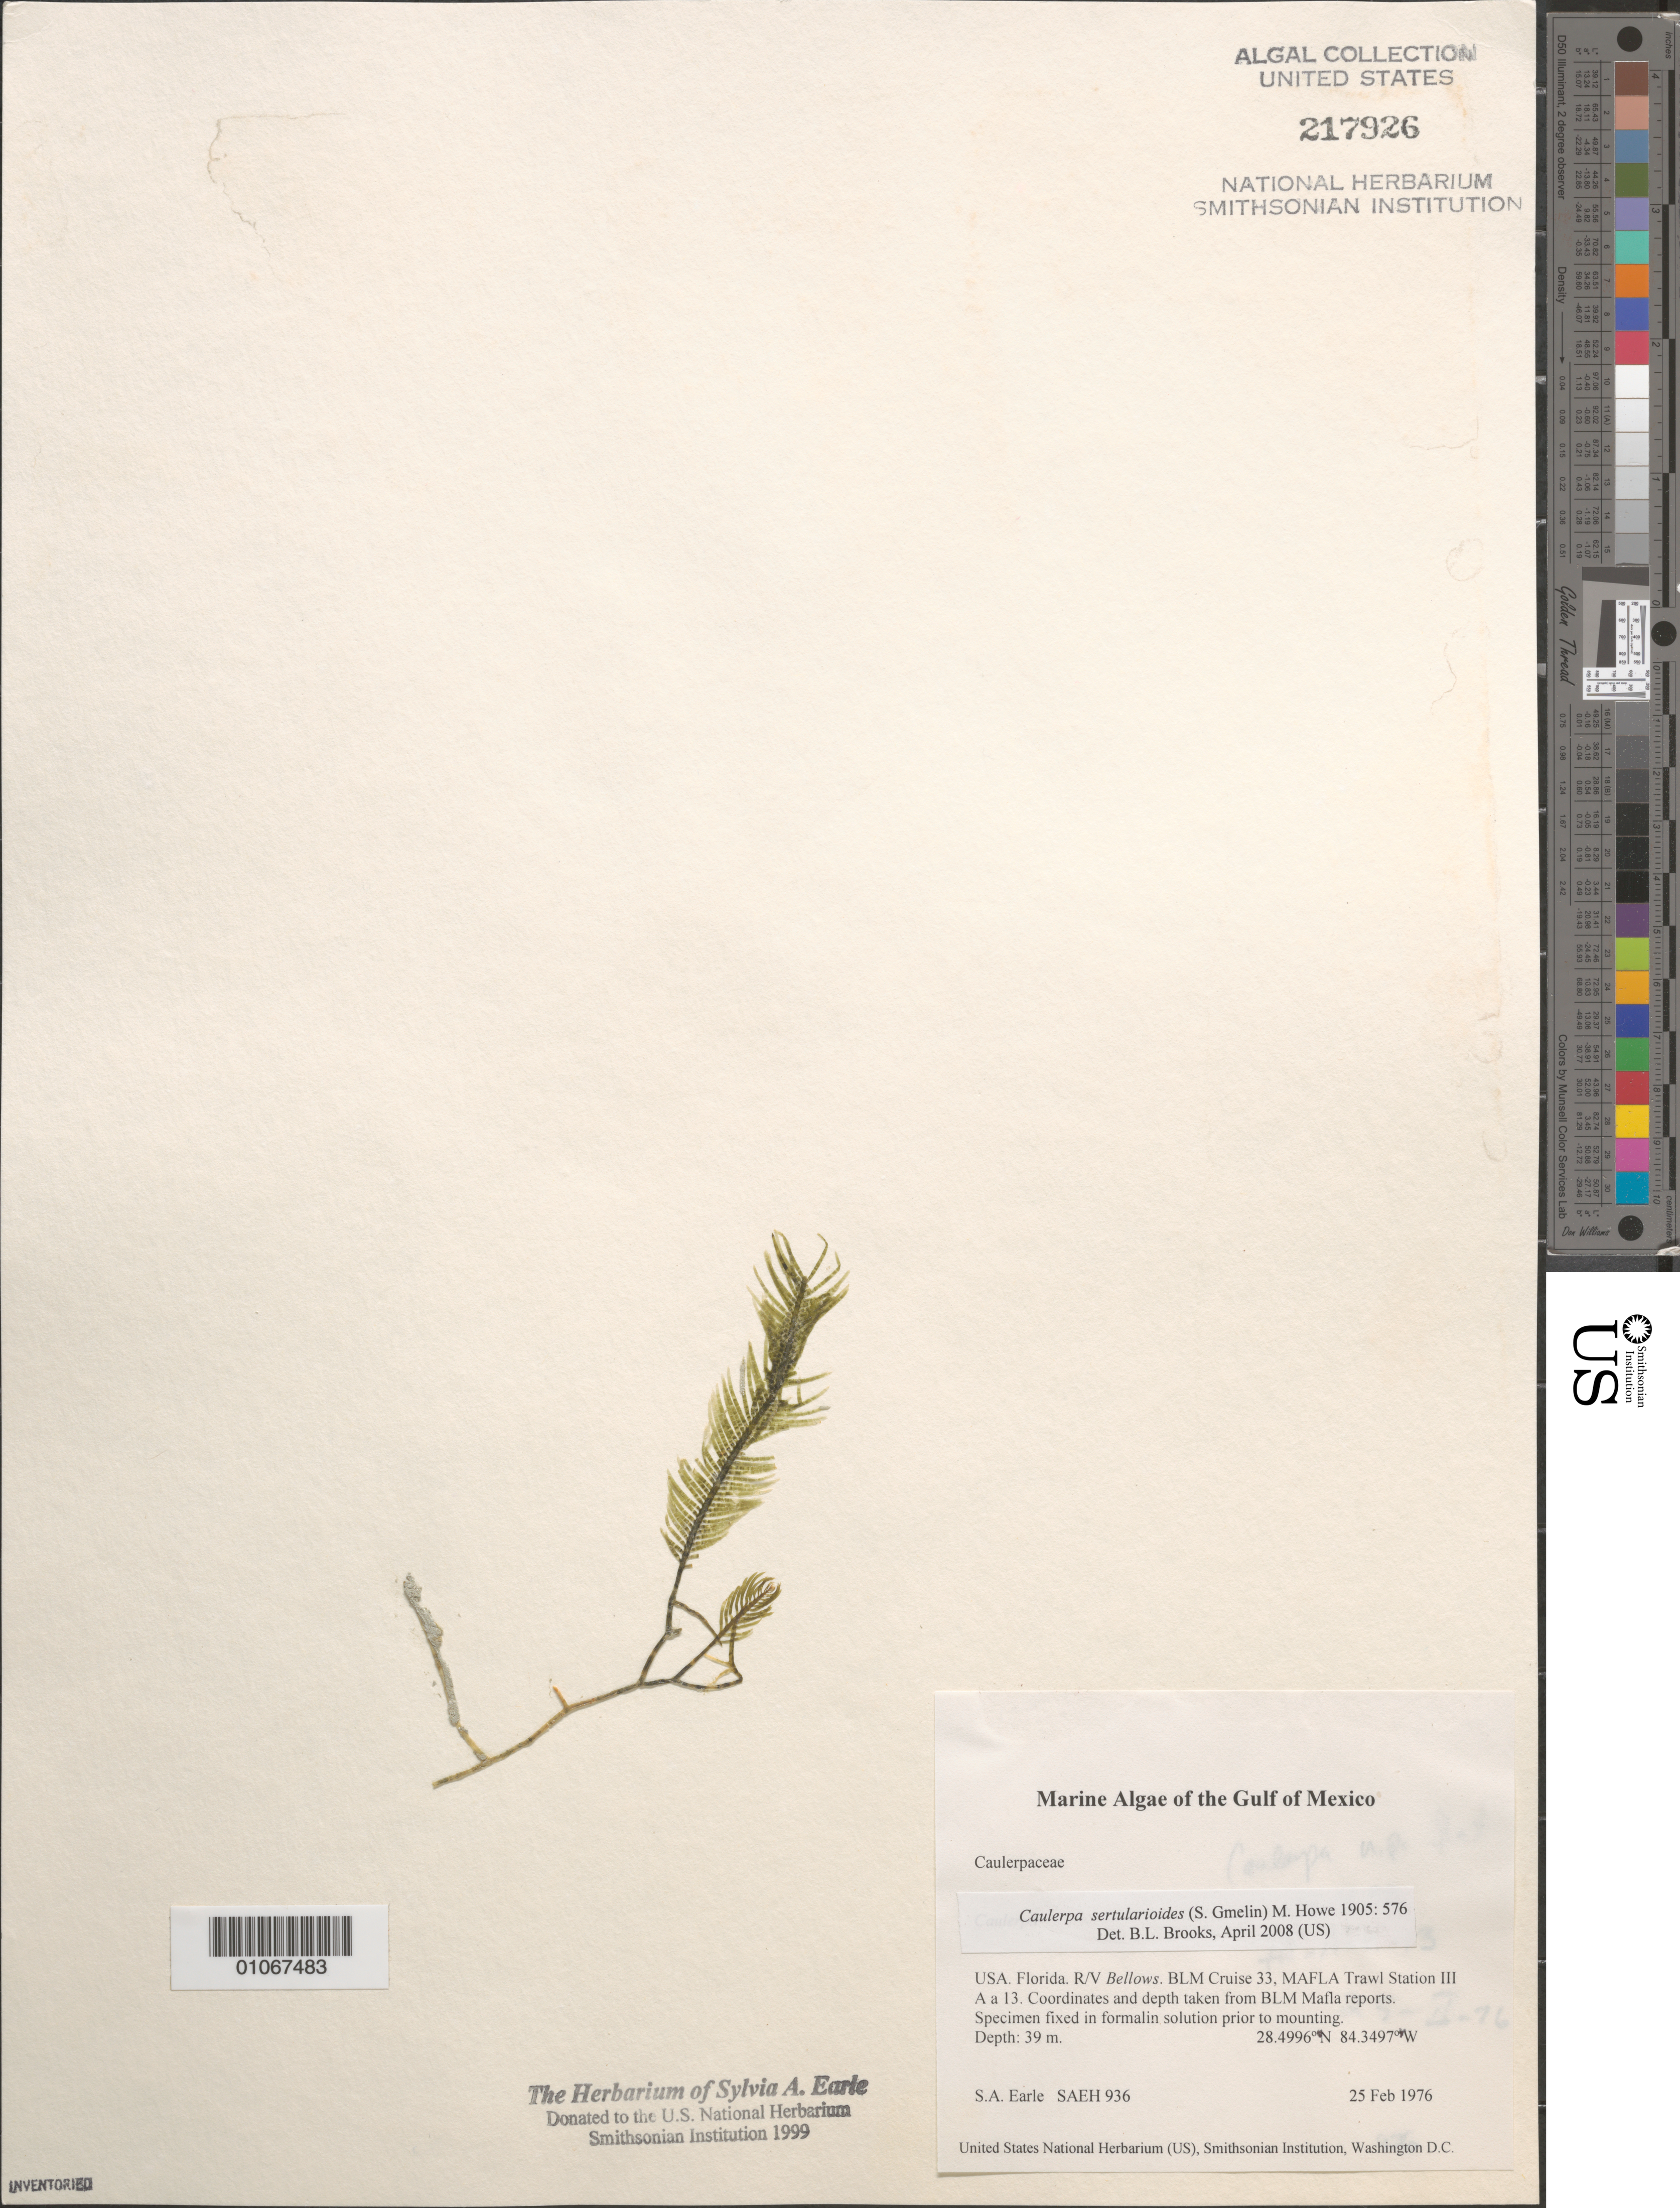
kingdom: Plantae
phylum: Chlorophyta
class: Ulvophyceae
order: Bryopsidales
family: Caulerpaceae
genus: Caulerpa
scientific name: Caulerpa sertularioides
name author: (S.G. Gmel.) M. Howe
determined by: Brooks, B. L., (BOT), Smithsonian Institution - National Museum of Natural History (UNITED STATES)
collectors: S. A. Earle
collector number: SAEH 936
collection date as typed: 25 Feb 1976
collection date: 1976-02-25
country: United States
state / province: Florida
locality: Gulf of Mexico, Florida Middle Grounds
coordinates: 28.4996 N, 84.3497 W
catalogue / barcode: US 217926